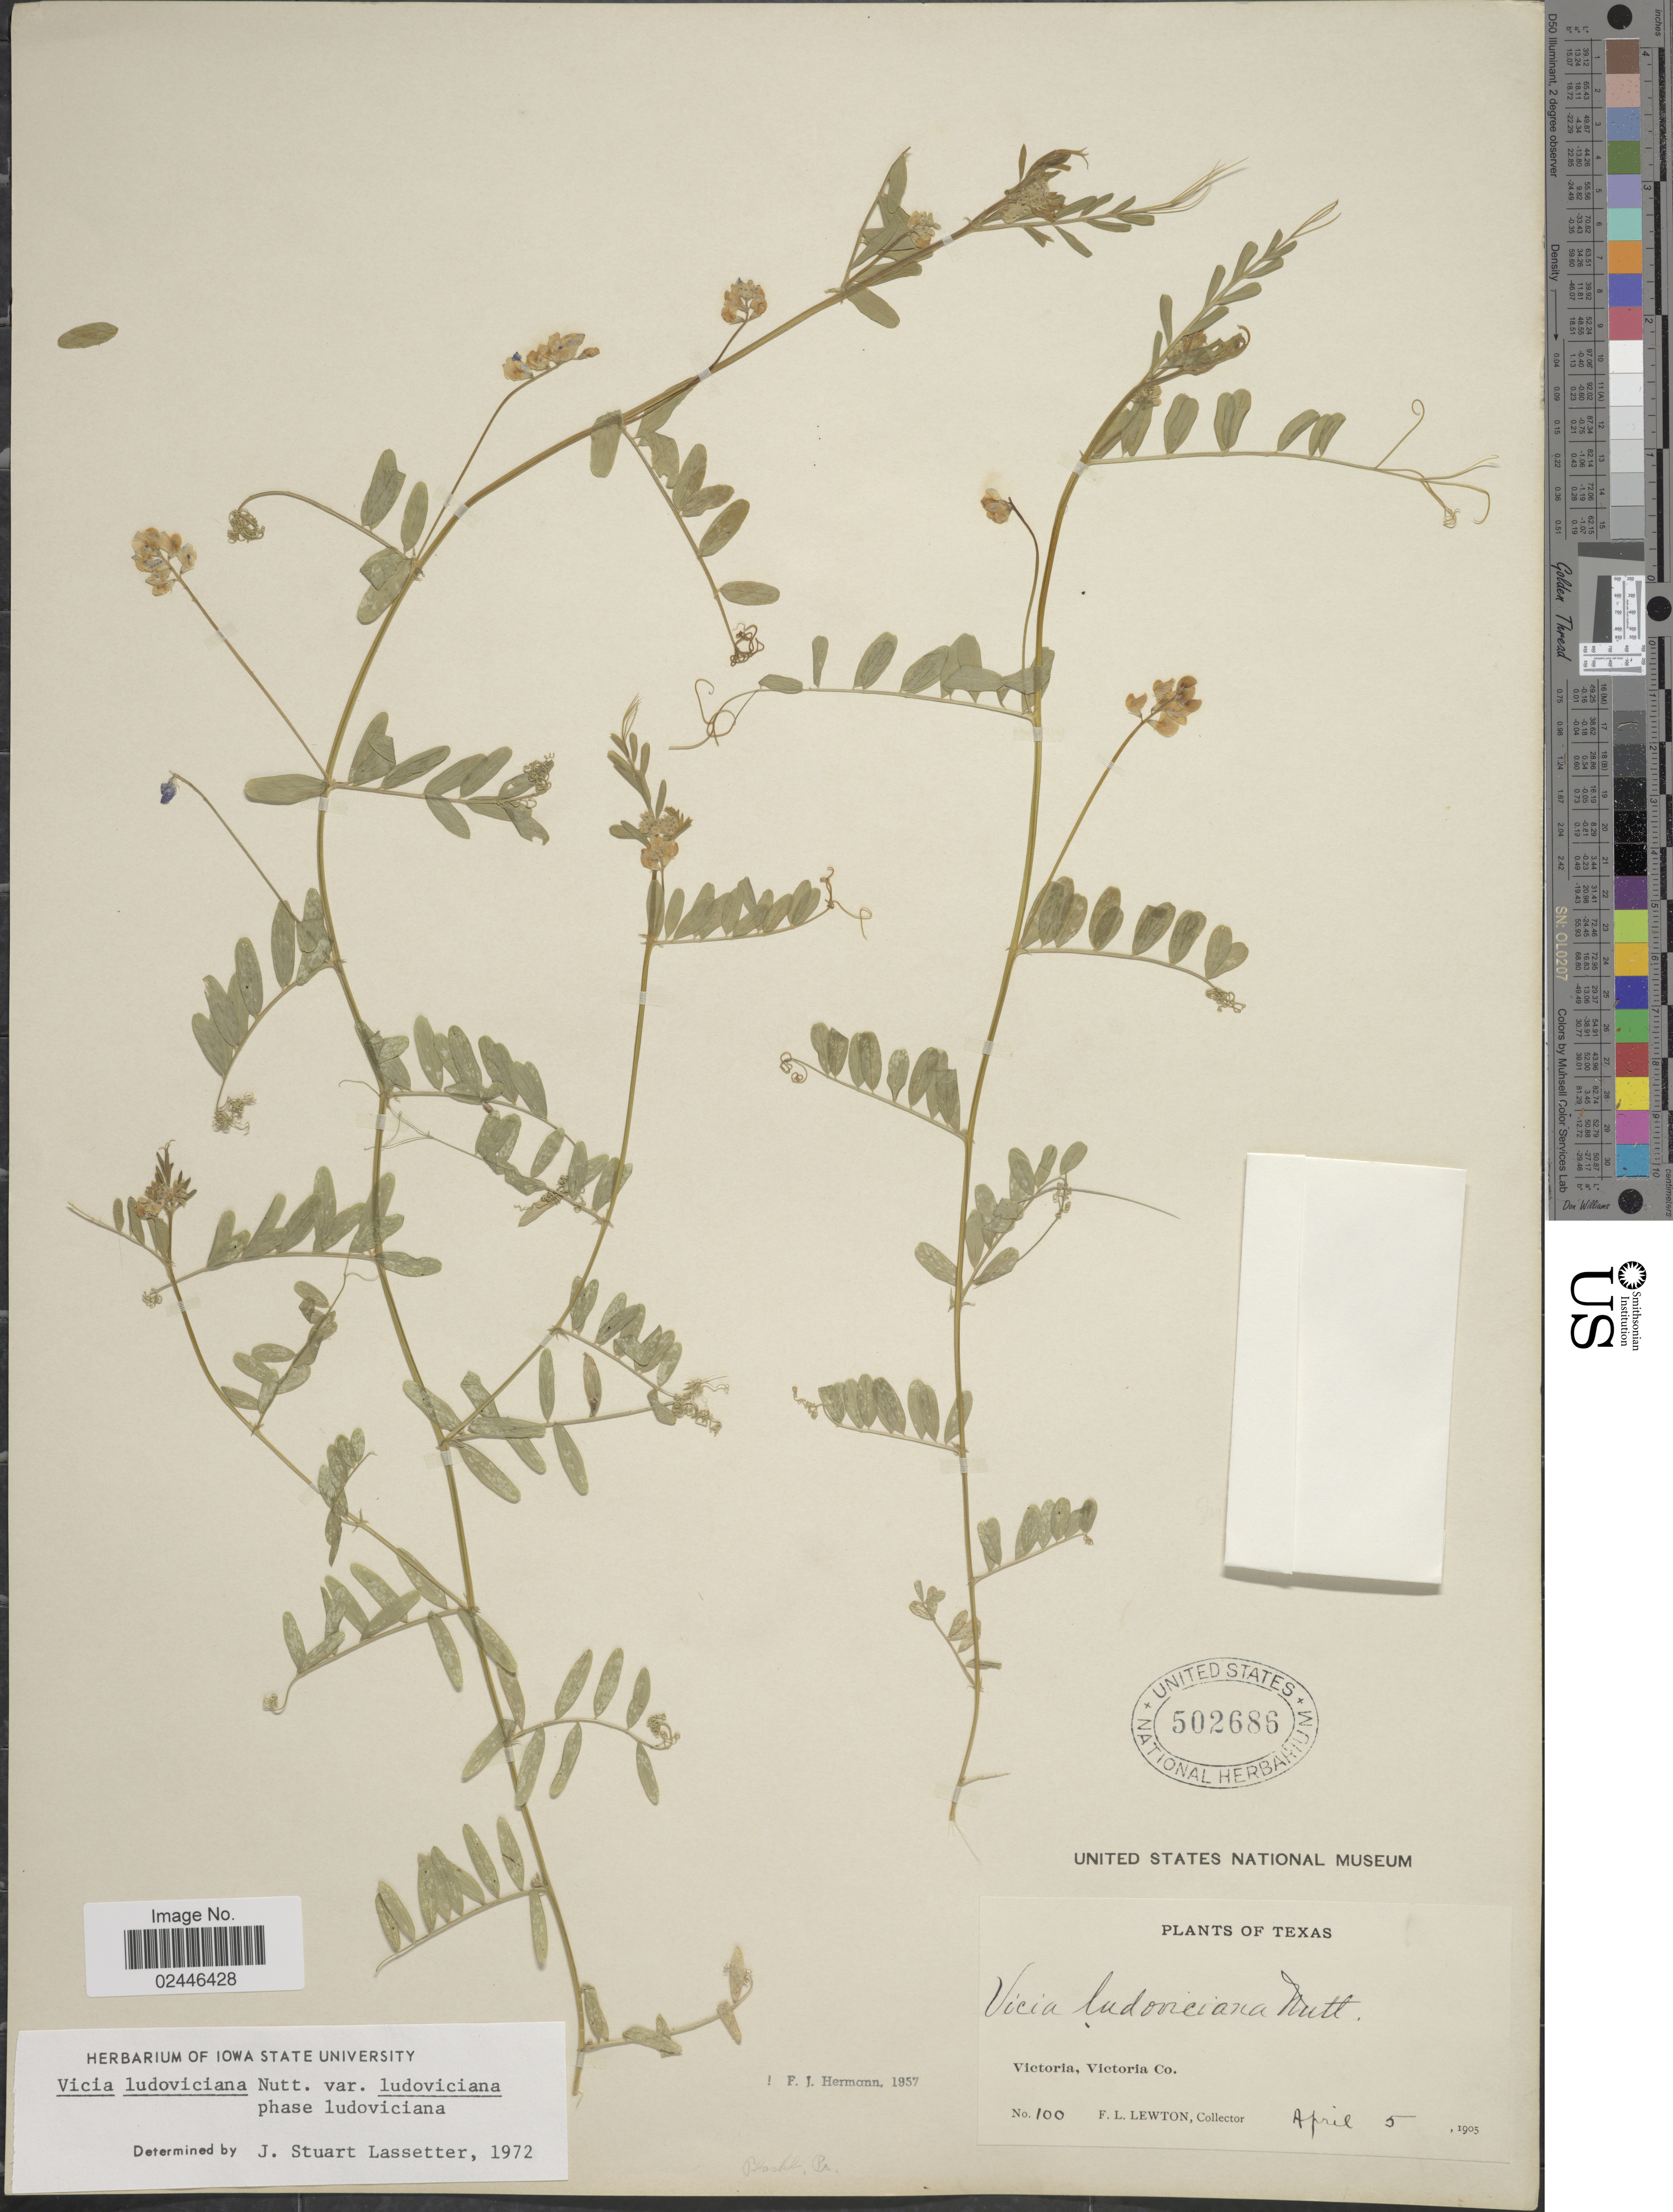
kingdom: Plantae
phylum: Tracheophyta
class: Magnoliopsida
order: Fabales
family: Fabaceae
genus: Vicia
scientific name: Vicia ludoviciana var. ludoviciana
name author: Nutt. ex Torr. & A. Gray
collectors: F. L. Lewton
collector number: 100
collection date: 1905-04-05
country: United States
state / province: Texas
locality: Victoria, Victoria Co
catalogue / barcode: US 502686